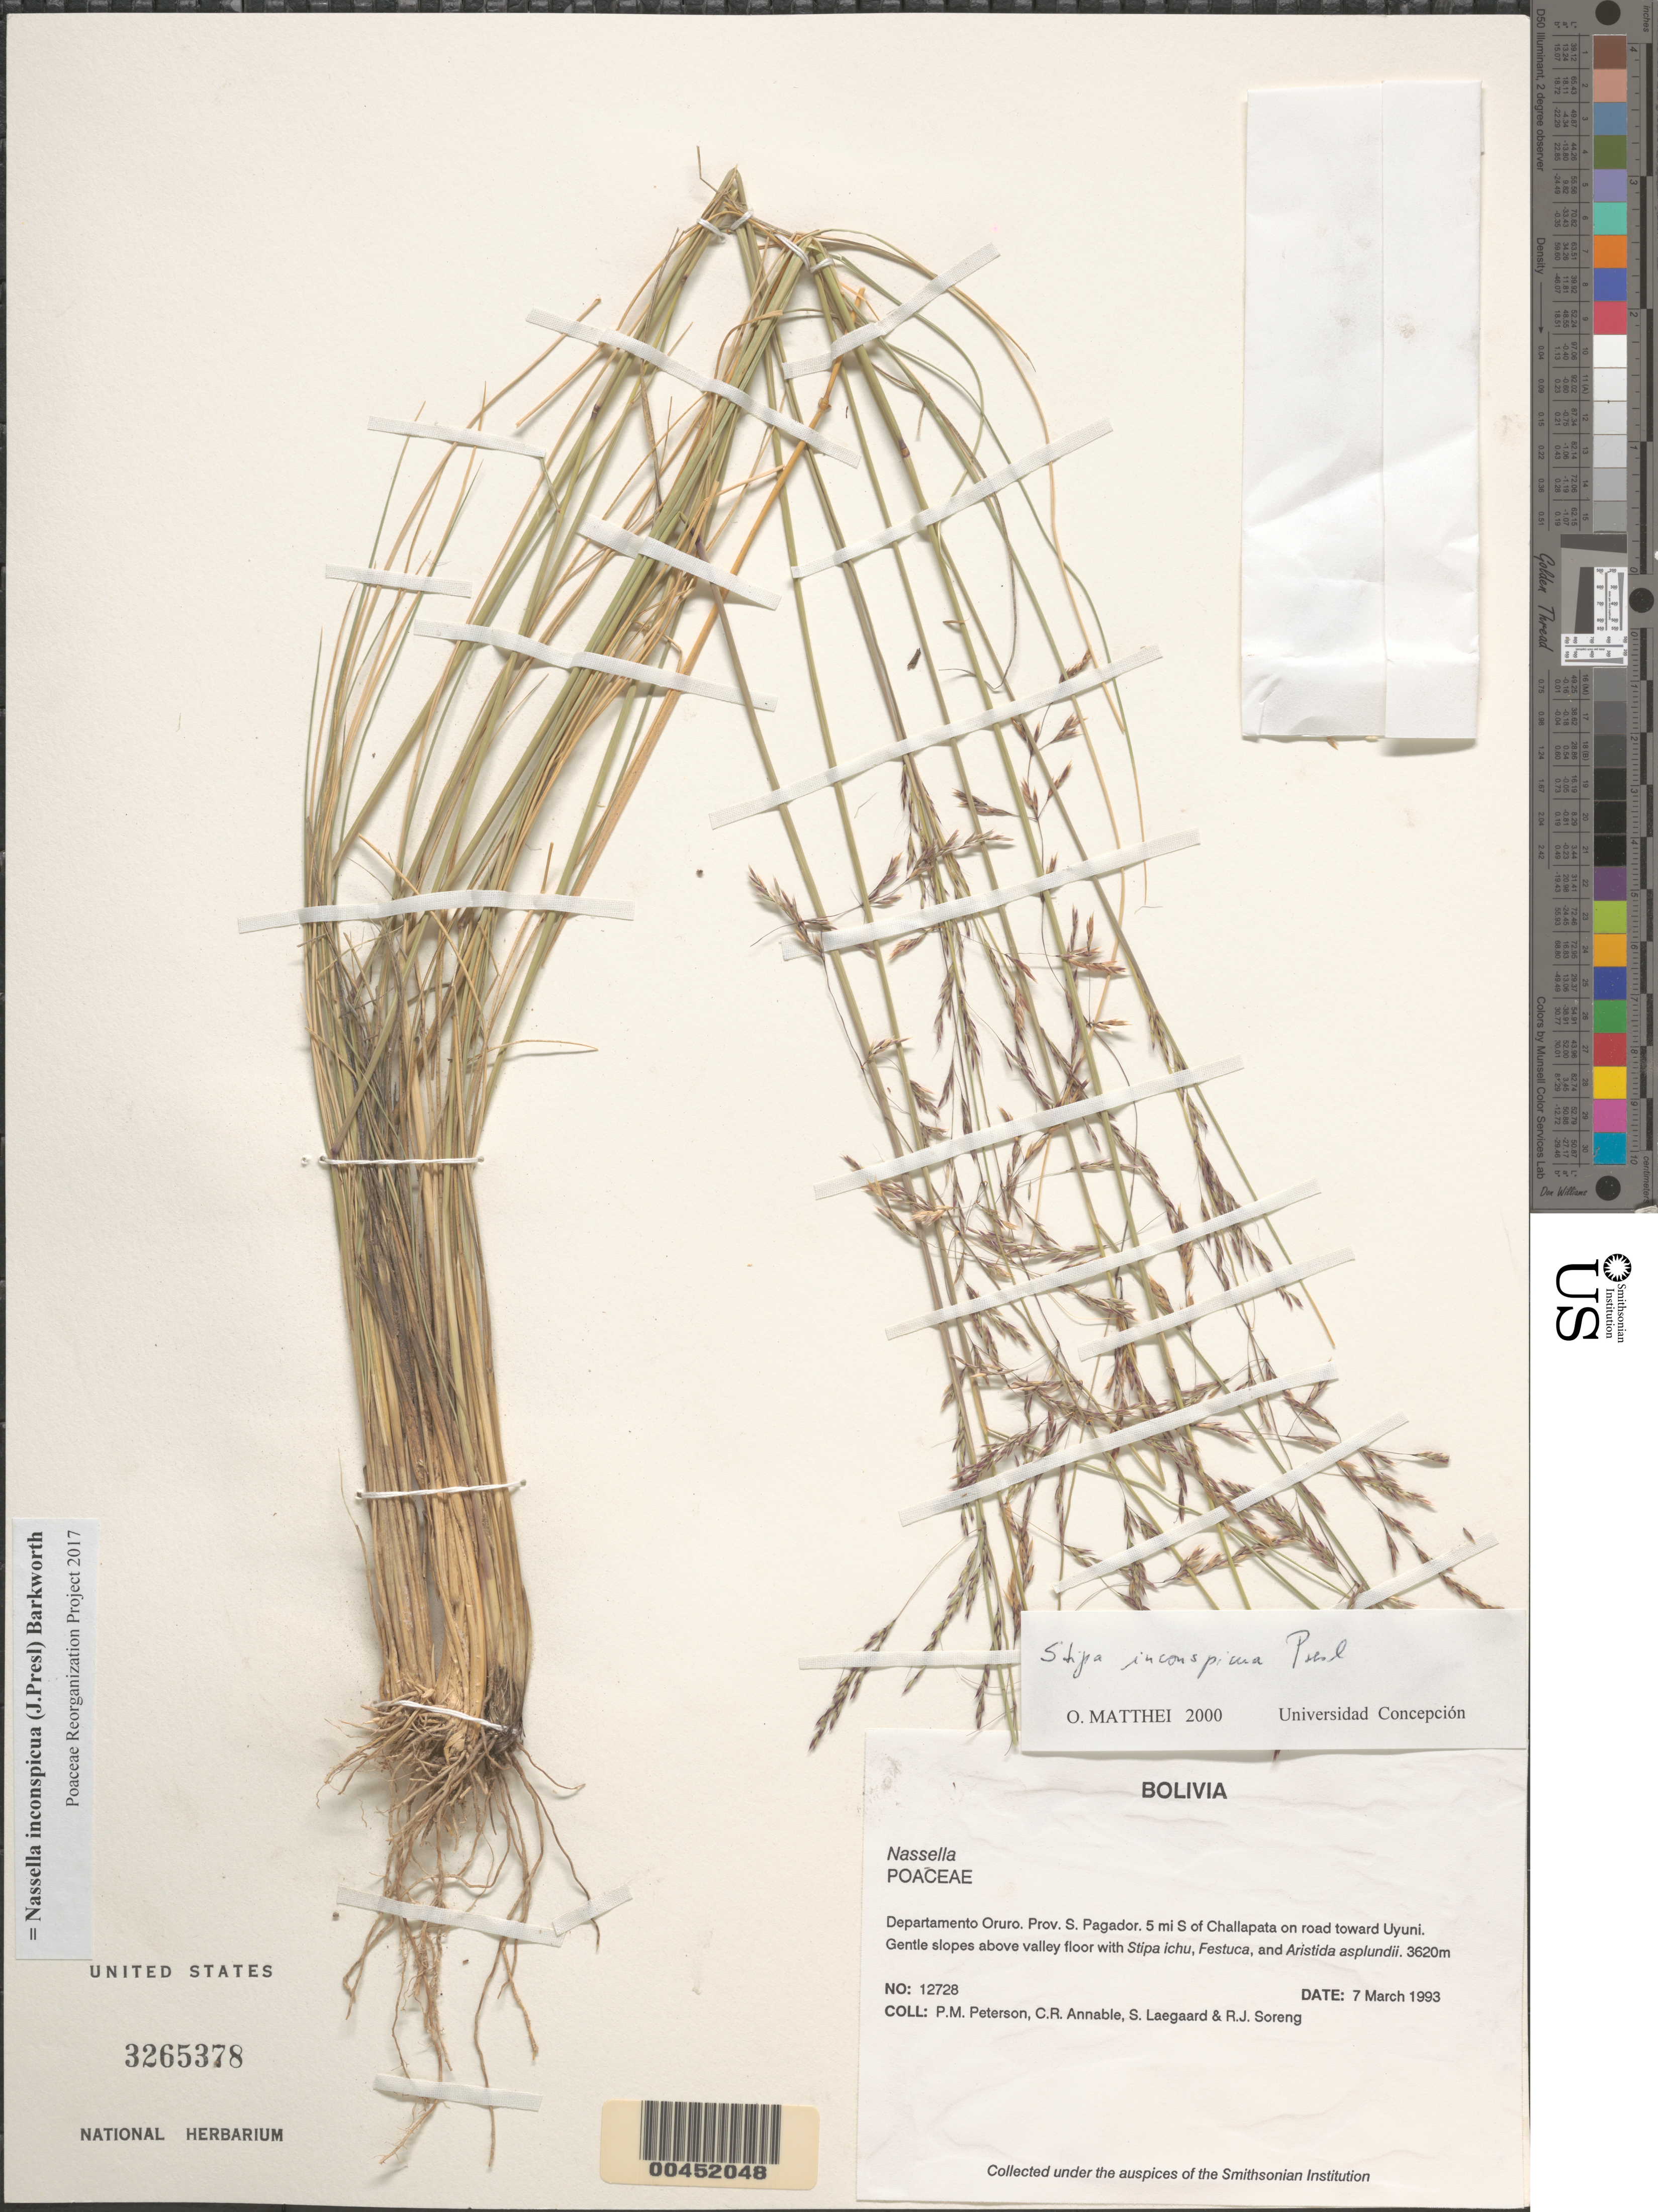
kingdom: Plantae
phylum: Tracheophyta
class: Liliopsida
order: Poales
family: Poaceae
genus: Nassella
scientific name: Nassella inconspicua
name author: (J. Presl) Barkworth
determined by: Poaceae Reorganization Project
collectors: P. M. Peterson, C. R. Annable, S. Lægaard & R. J. Soreng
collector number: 12728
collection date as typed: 07 Mar 1993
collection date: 1993-03-07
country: Bolivia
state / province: Oruro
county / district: Sebastián Pagador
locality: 5 mi S of Challapata on road toward Uyuni.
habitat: Gentle slopes above valley floor with Stipa ichu, Festuca, and Aristida asplundii.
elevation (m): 3620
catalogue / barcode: US 3265378